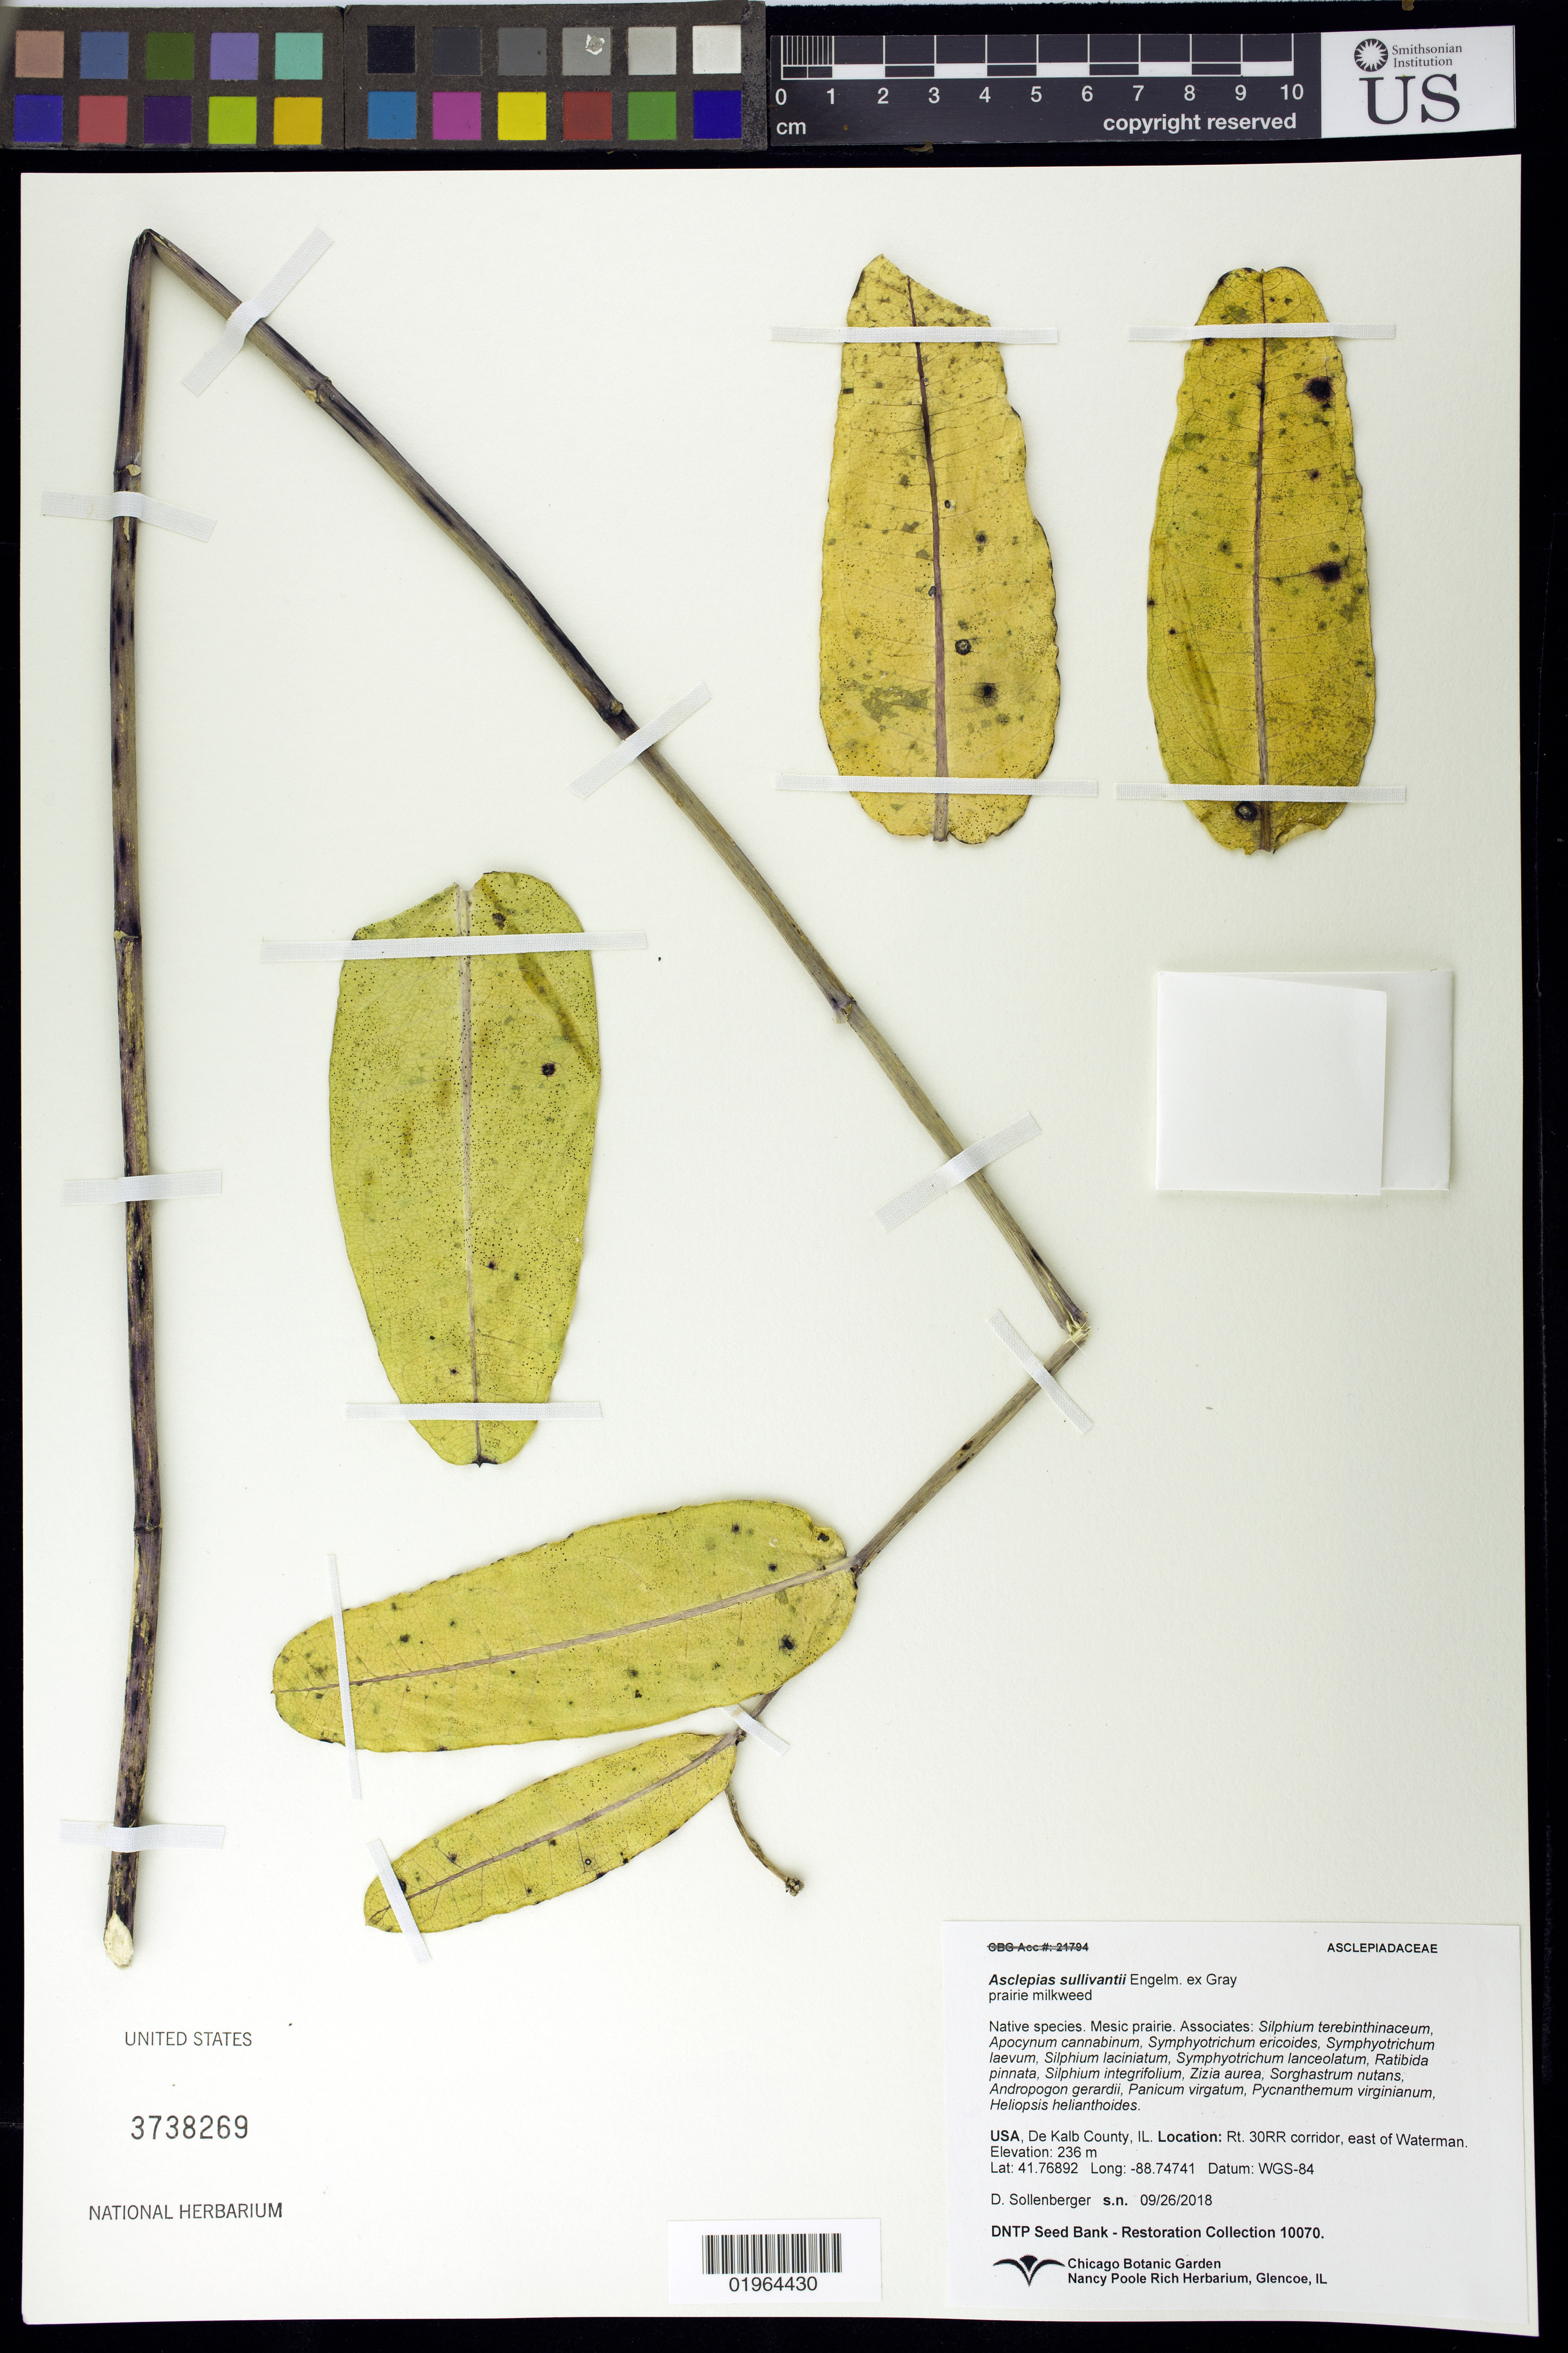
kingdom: Plantae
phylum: Tracheophyta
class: Magnoliopsida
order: Gentianales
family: Apocynaceae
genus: Asclepias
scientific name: Asclepias sullivantii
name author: Engelm. ex A. Gray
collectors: D. Sollenberger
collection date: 2018-09-26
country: United States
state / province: Illinois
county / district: DeKalb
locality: Rt. 30RR corridor, east of Waterman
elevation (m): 236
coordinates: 41.76892, -88.74741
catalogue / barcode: US 3738269